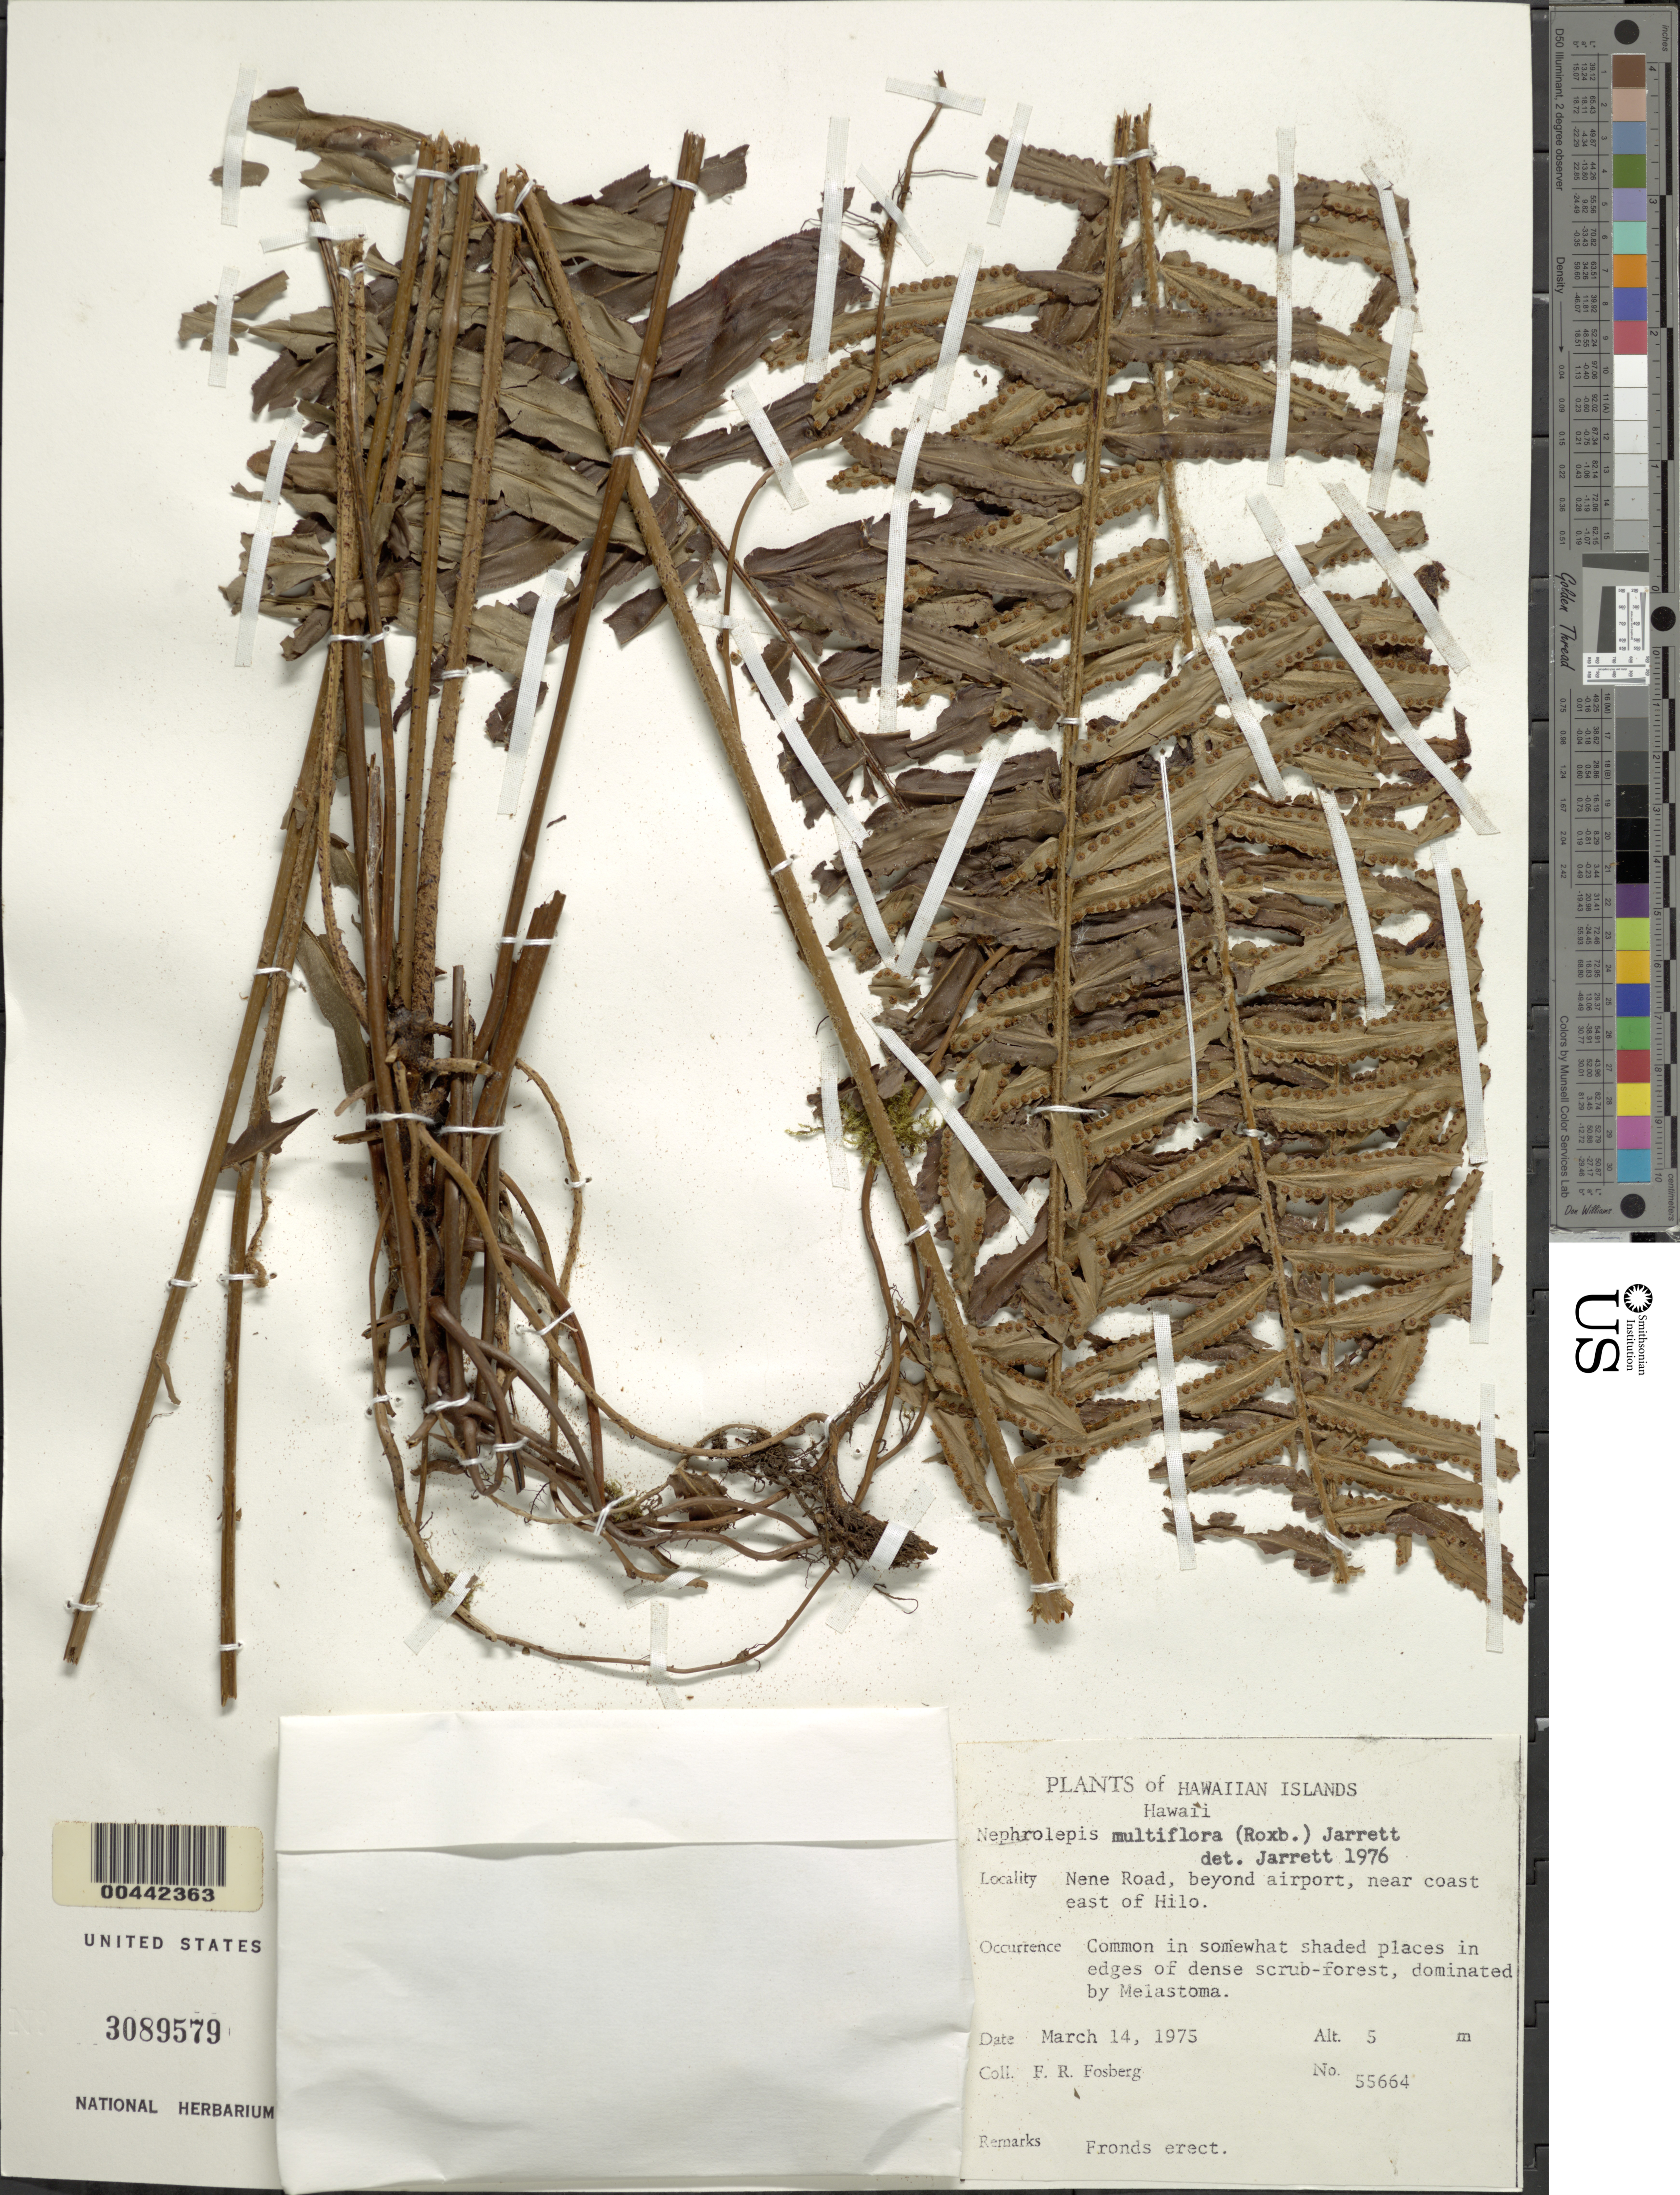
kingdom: Plantae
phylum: Tracheophyta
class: Polypodiopsida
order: Polypodiales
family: Nephrolepidaceae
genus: Nephrolepis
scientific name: Nephrolepis multiflora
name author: (Roxb.) F.M. Jarrett ex C.V. Morton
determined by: Jarrett, Frances M.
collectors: F. R. Fosberg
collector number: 55664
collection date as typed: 14 Mar 1975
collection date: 1975-03-14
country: United States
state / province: Hawaii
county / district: Hawaii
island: Hawaii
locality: Nene Rd., beyond airport, near coast E of Hilo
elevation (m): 5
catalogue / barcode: US 3089579